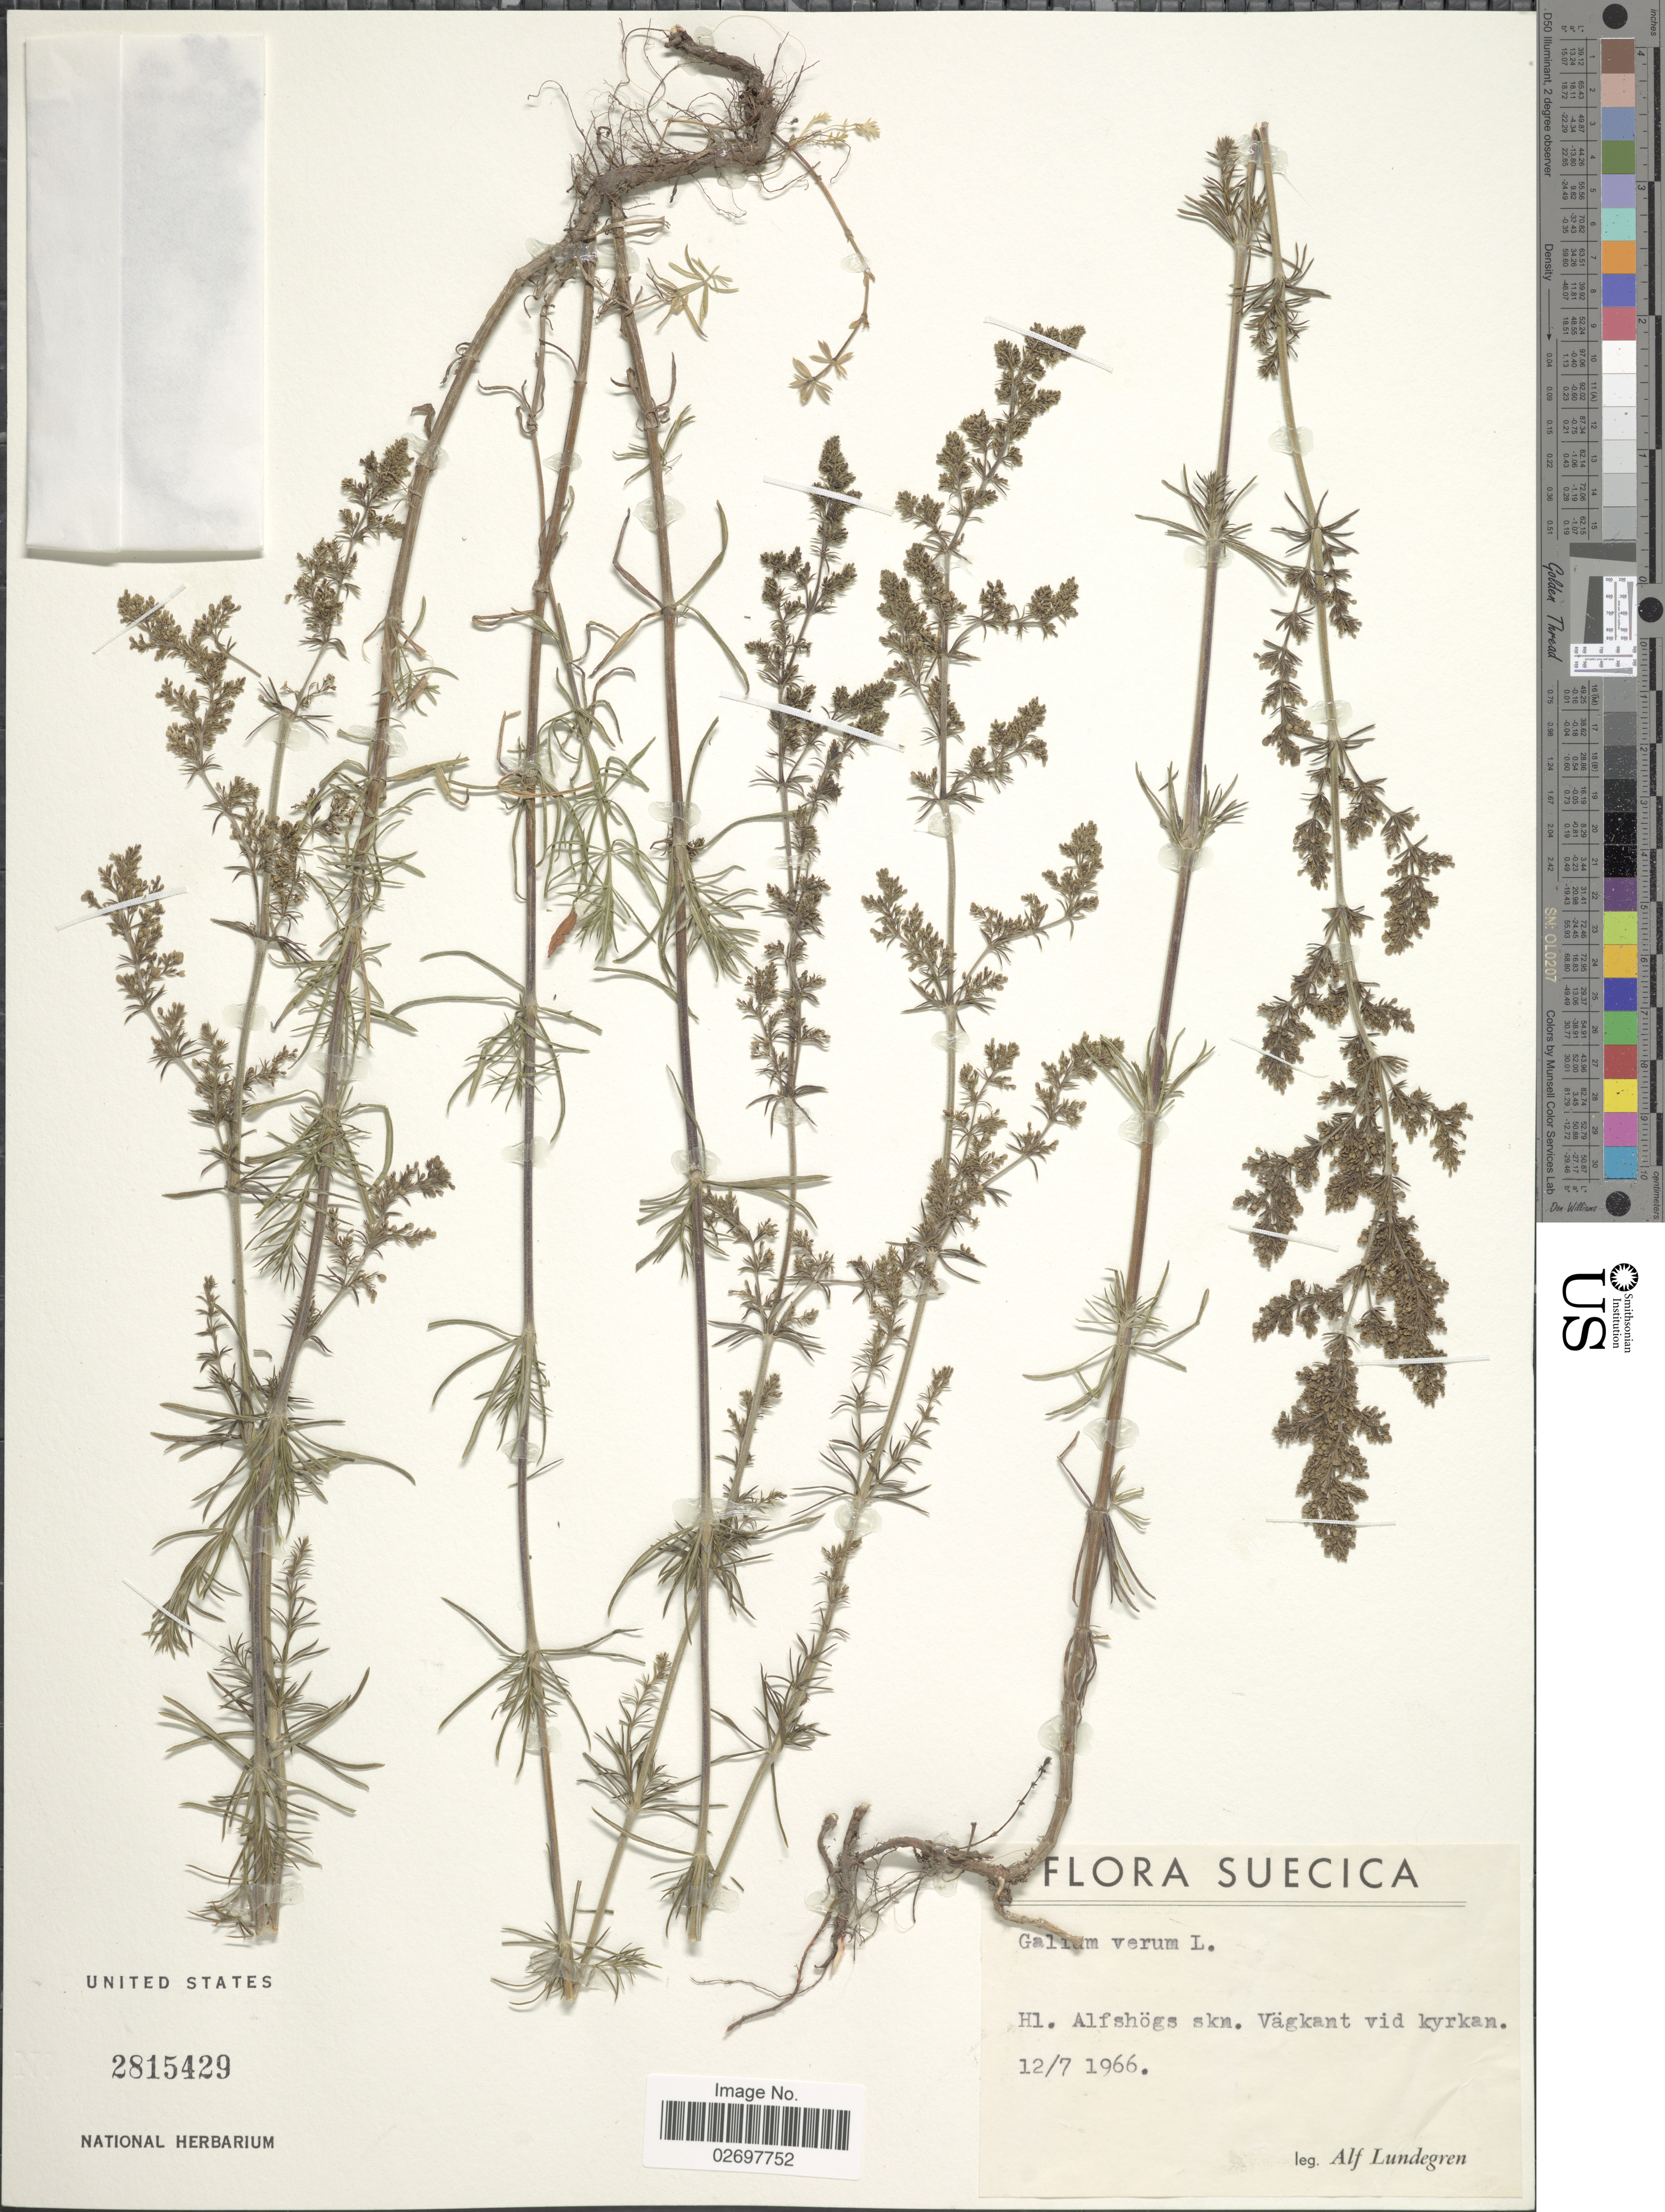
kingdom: Plantae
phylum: Tracheophyta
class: Magnoliopsida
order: Gentianales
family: Rubiaceae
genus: Galium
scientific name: Galium verum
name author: L.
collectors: A. Lundegren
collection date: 1966-07-12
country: Sweden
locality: Suecica, Hl. Alfshogs skn. Vagkant vid kyrkan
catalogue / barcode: US 2815429